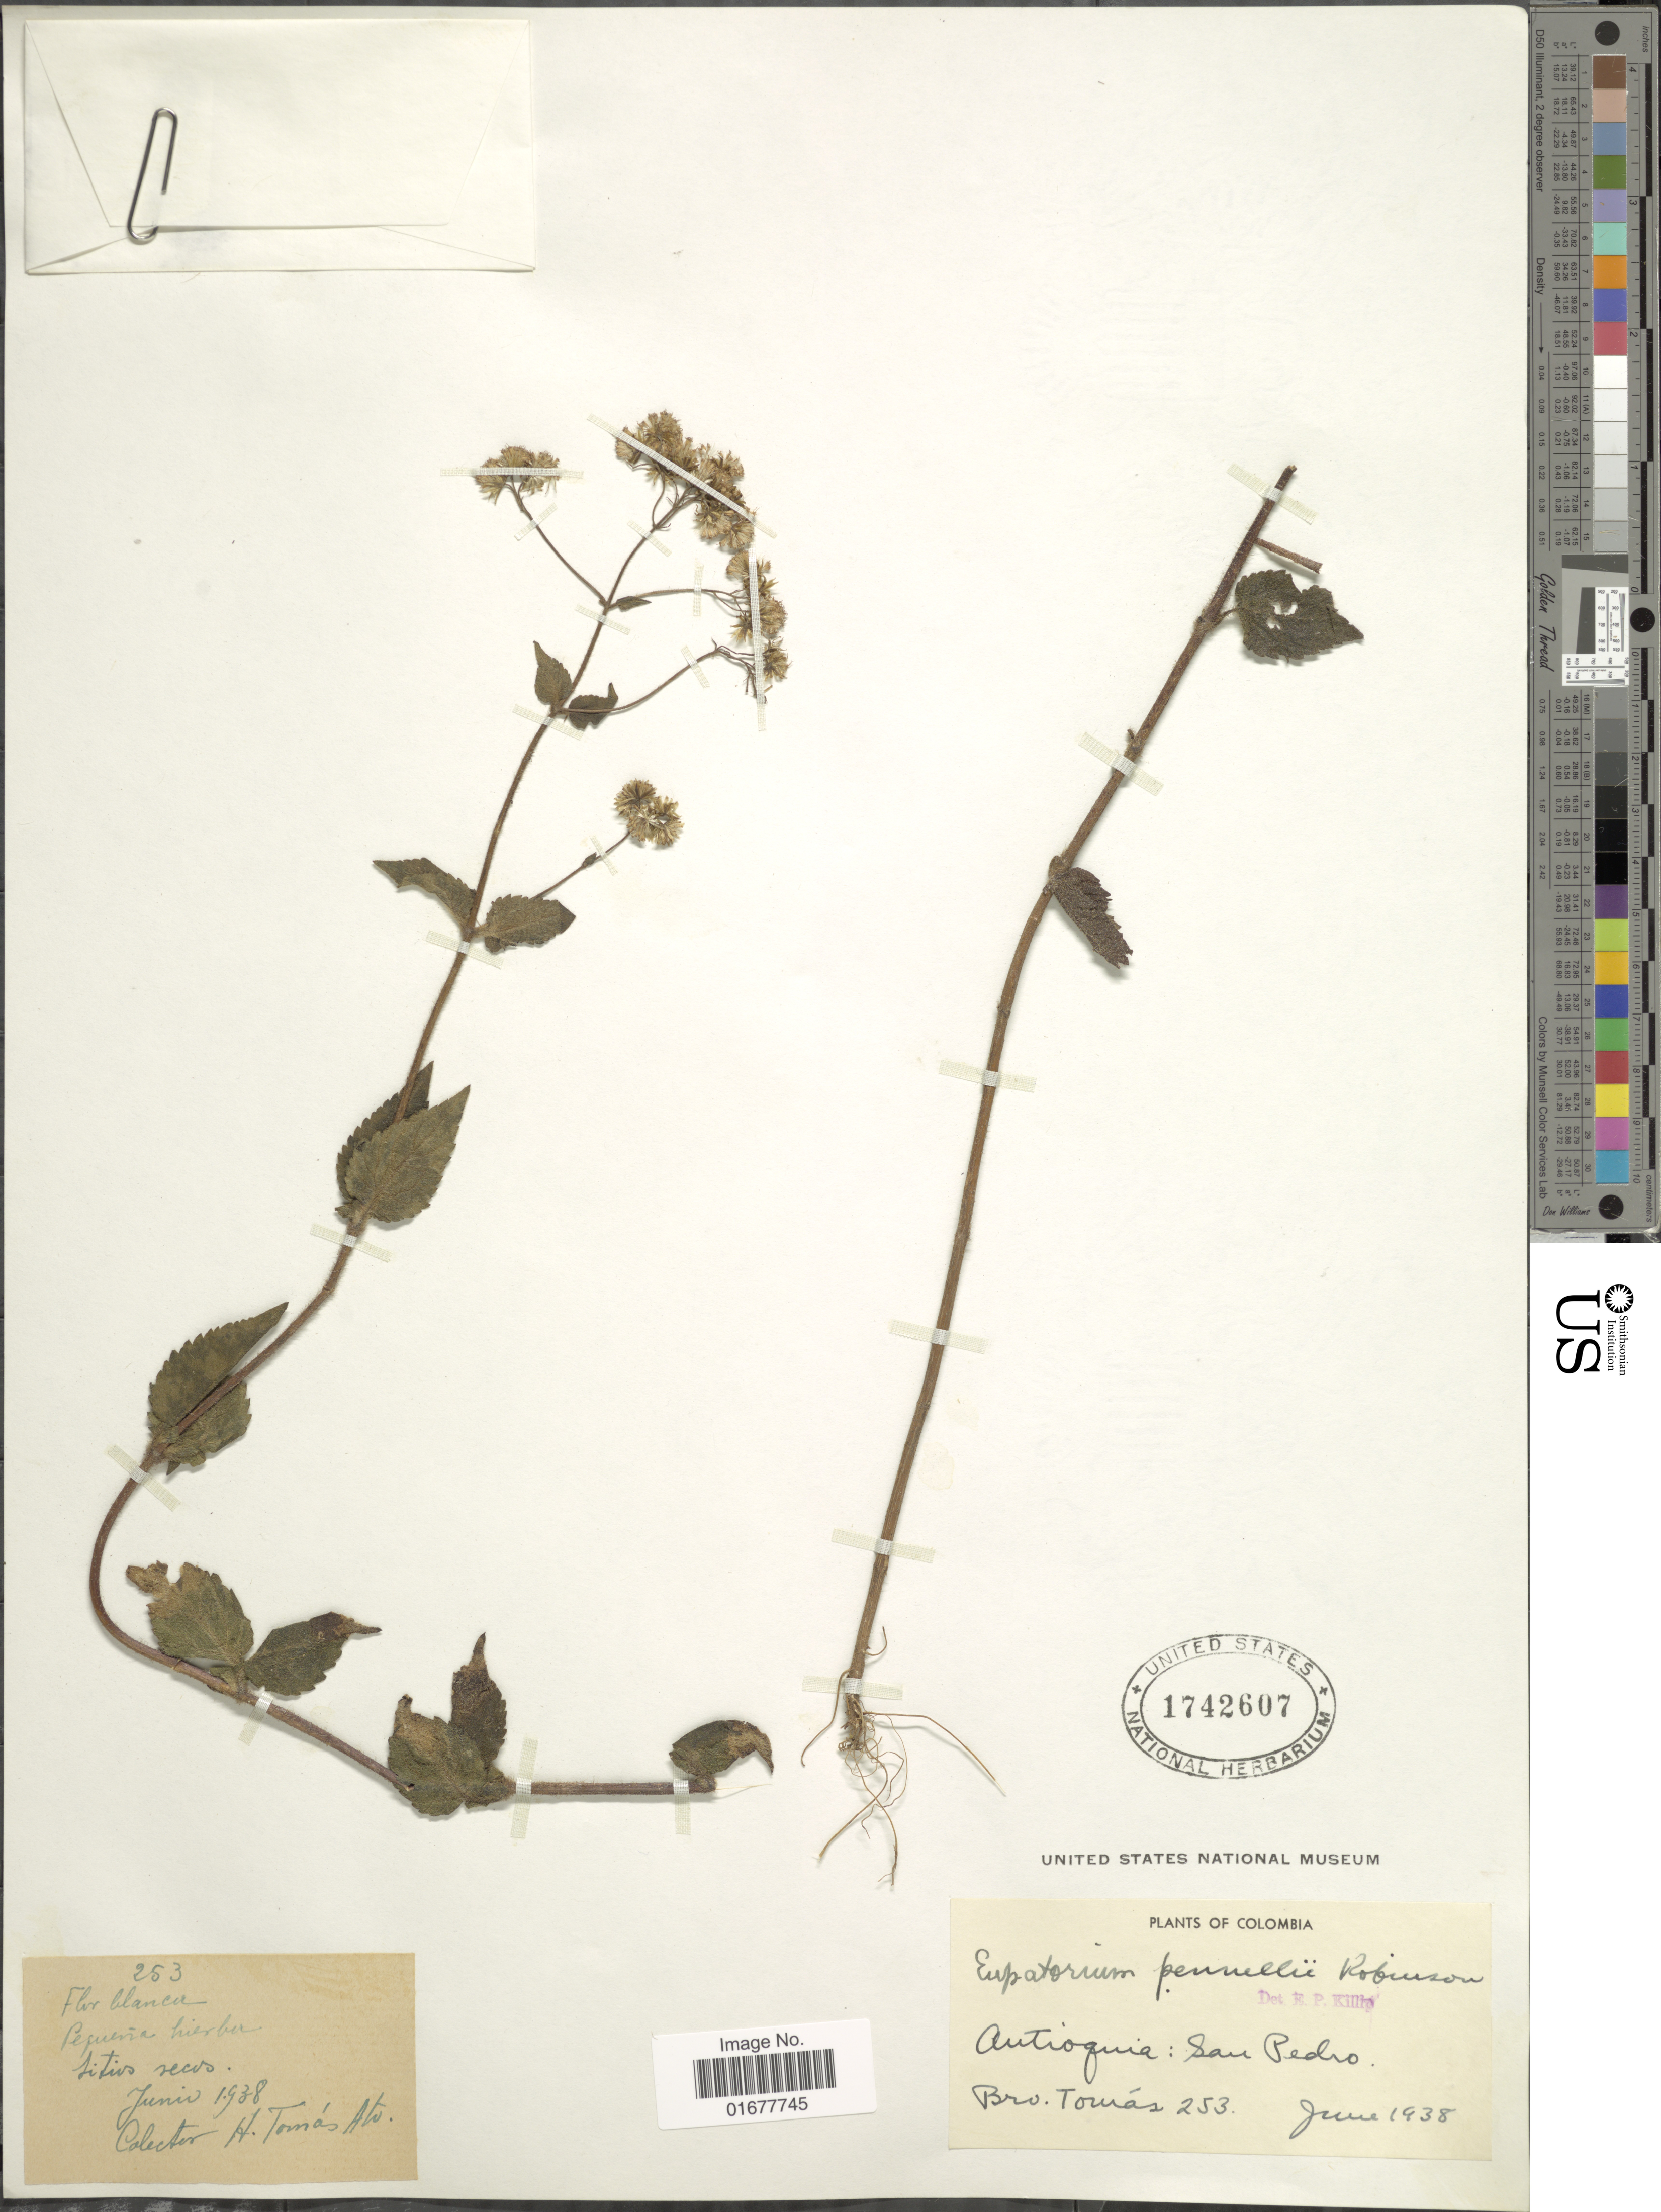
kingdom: Plantae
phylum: Tracheophyta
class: Magnoliopsida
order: Asterales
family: Asteraceae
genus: Ageratina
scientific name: Ageratina sp.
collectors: B. Tomas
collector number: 253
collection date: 1938-06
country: Colombia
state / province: Antioquia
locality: San Pedro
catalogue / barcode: US 1742607